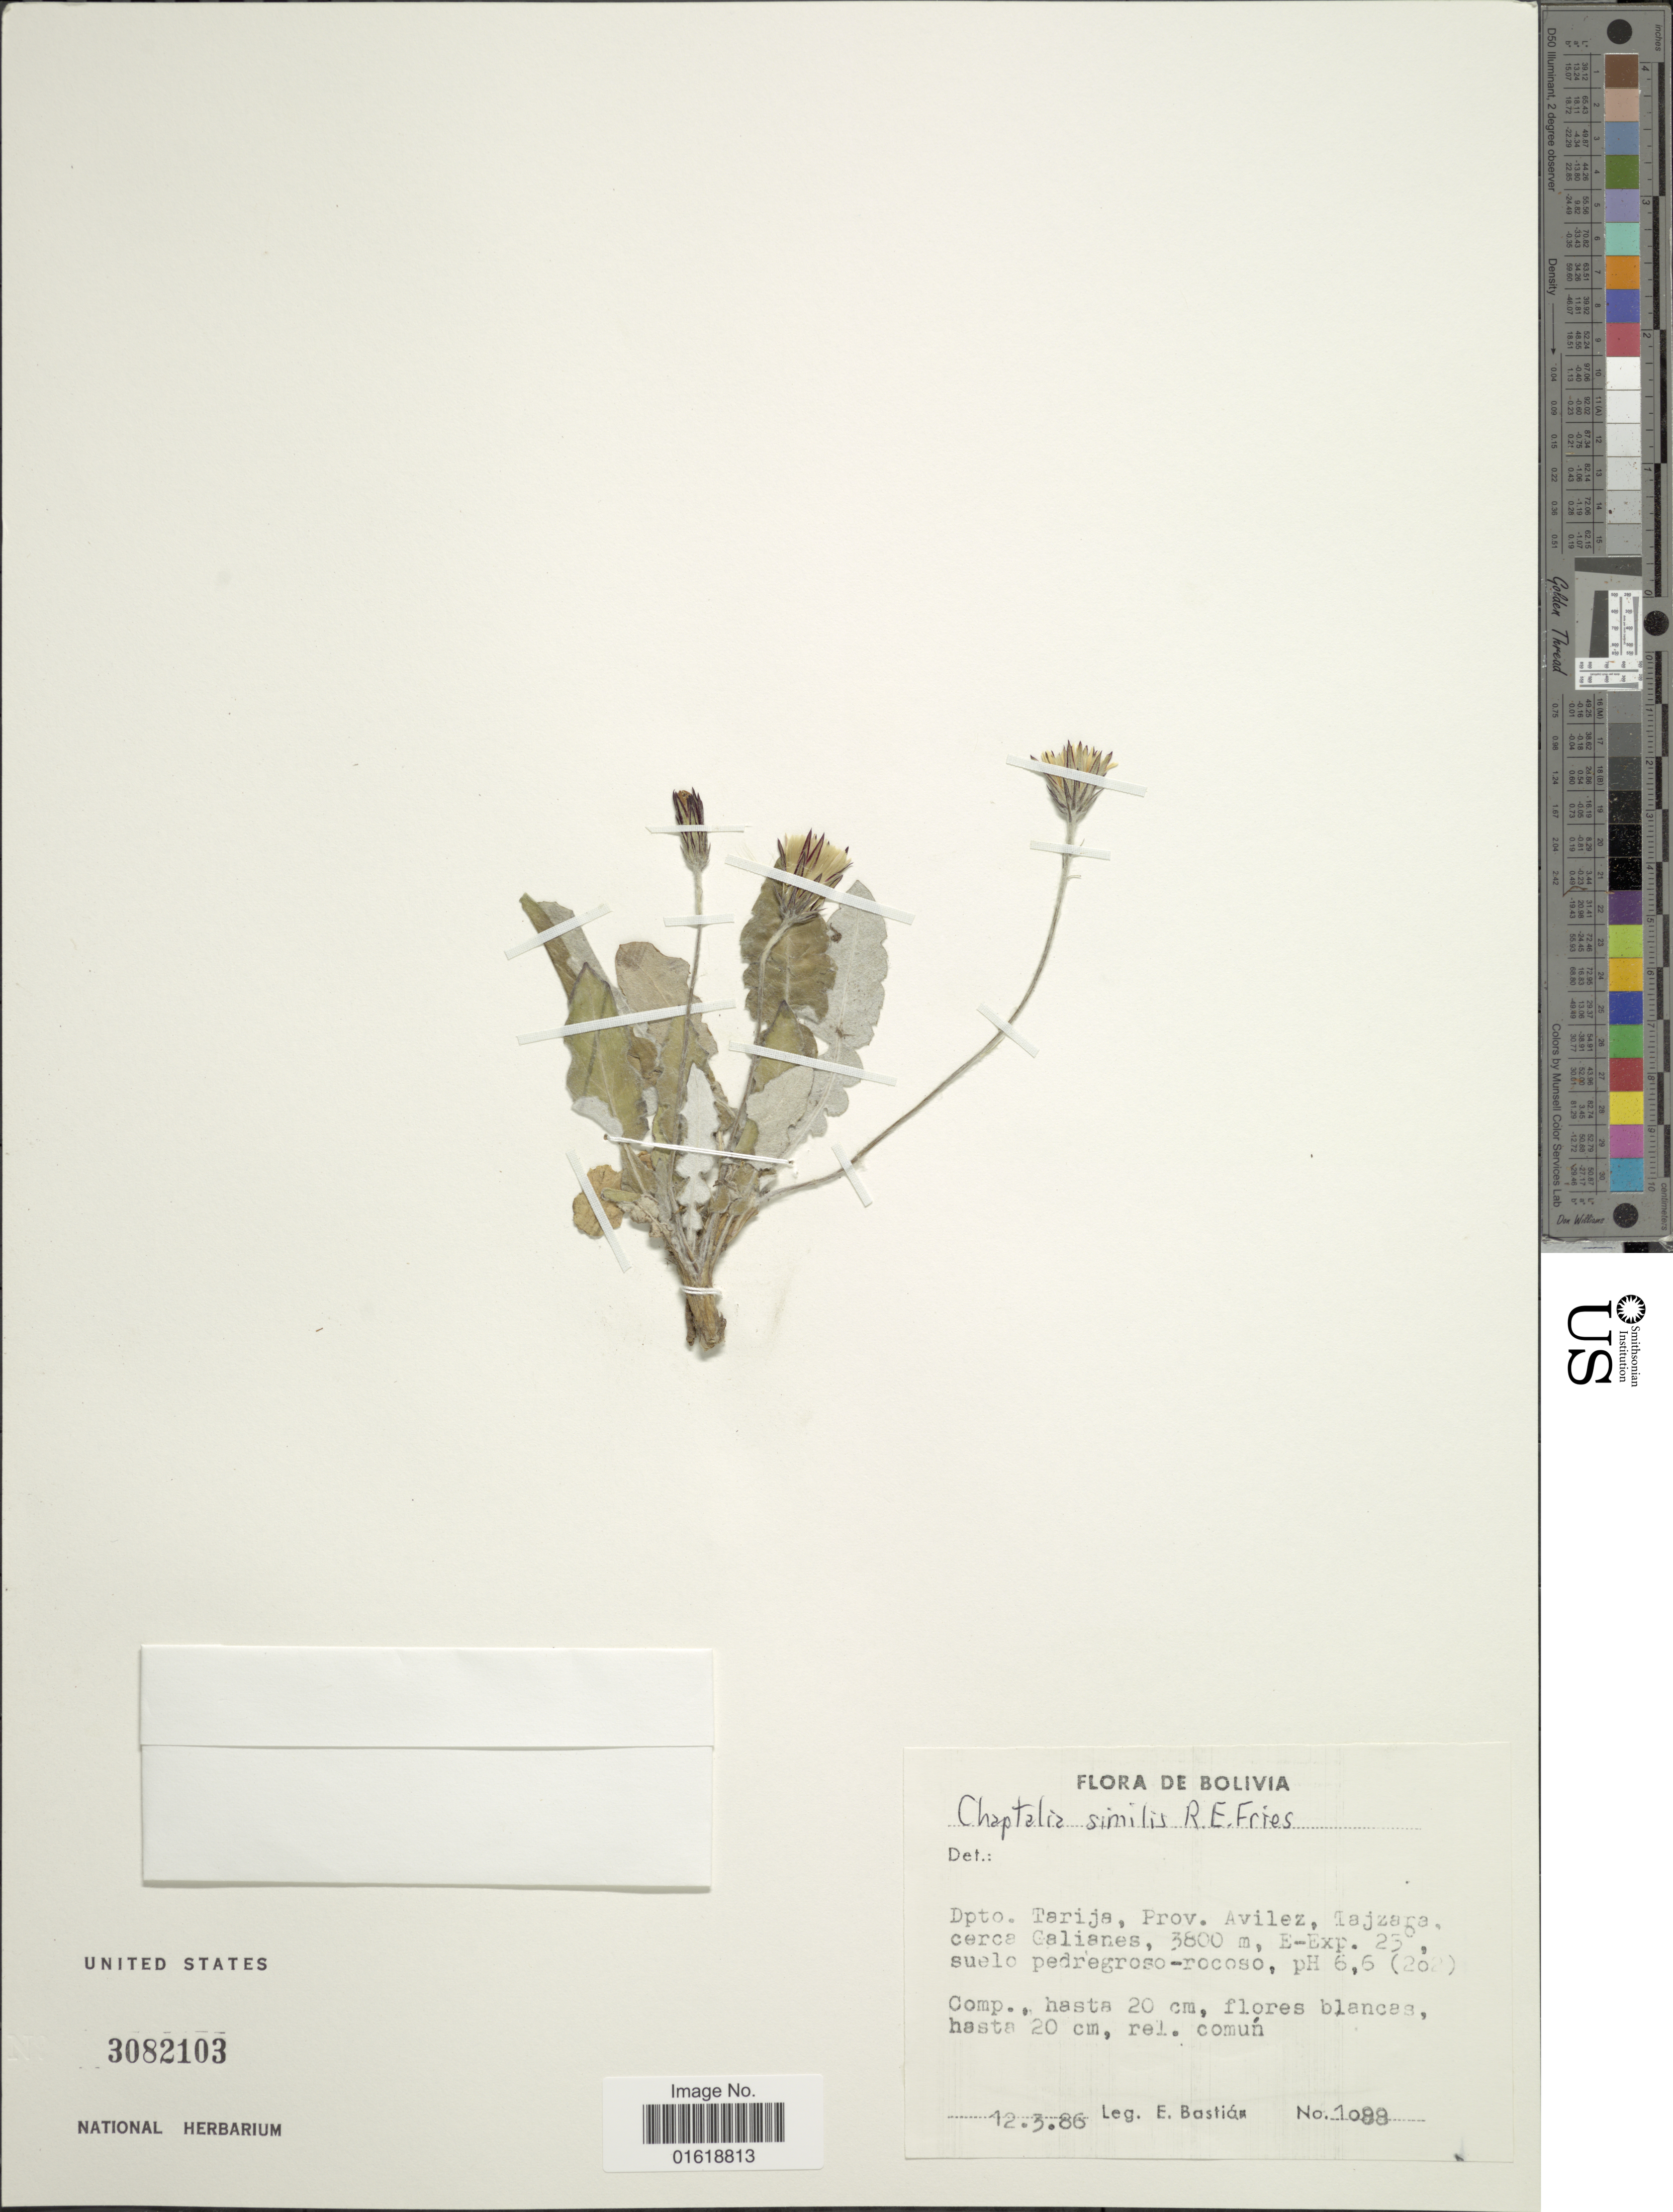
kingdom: Plantae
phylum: Tracheophyta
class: Magnoliopsida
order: Asterales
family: Asteraceae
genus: Chaptalia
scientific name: Chaptalia similis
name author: R.E. Fr.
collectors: E. Bastian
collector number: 1088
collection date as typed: Transcribed d/m/y: 12/3/86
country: Bolivia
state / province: Tarija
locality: Dpto. Tarija, Prov. Avilez, Tajzara, cerca Calianes.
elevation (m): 3800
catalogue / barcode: US 3082103